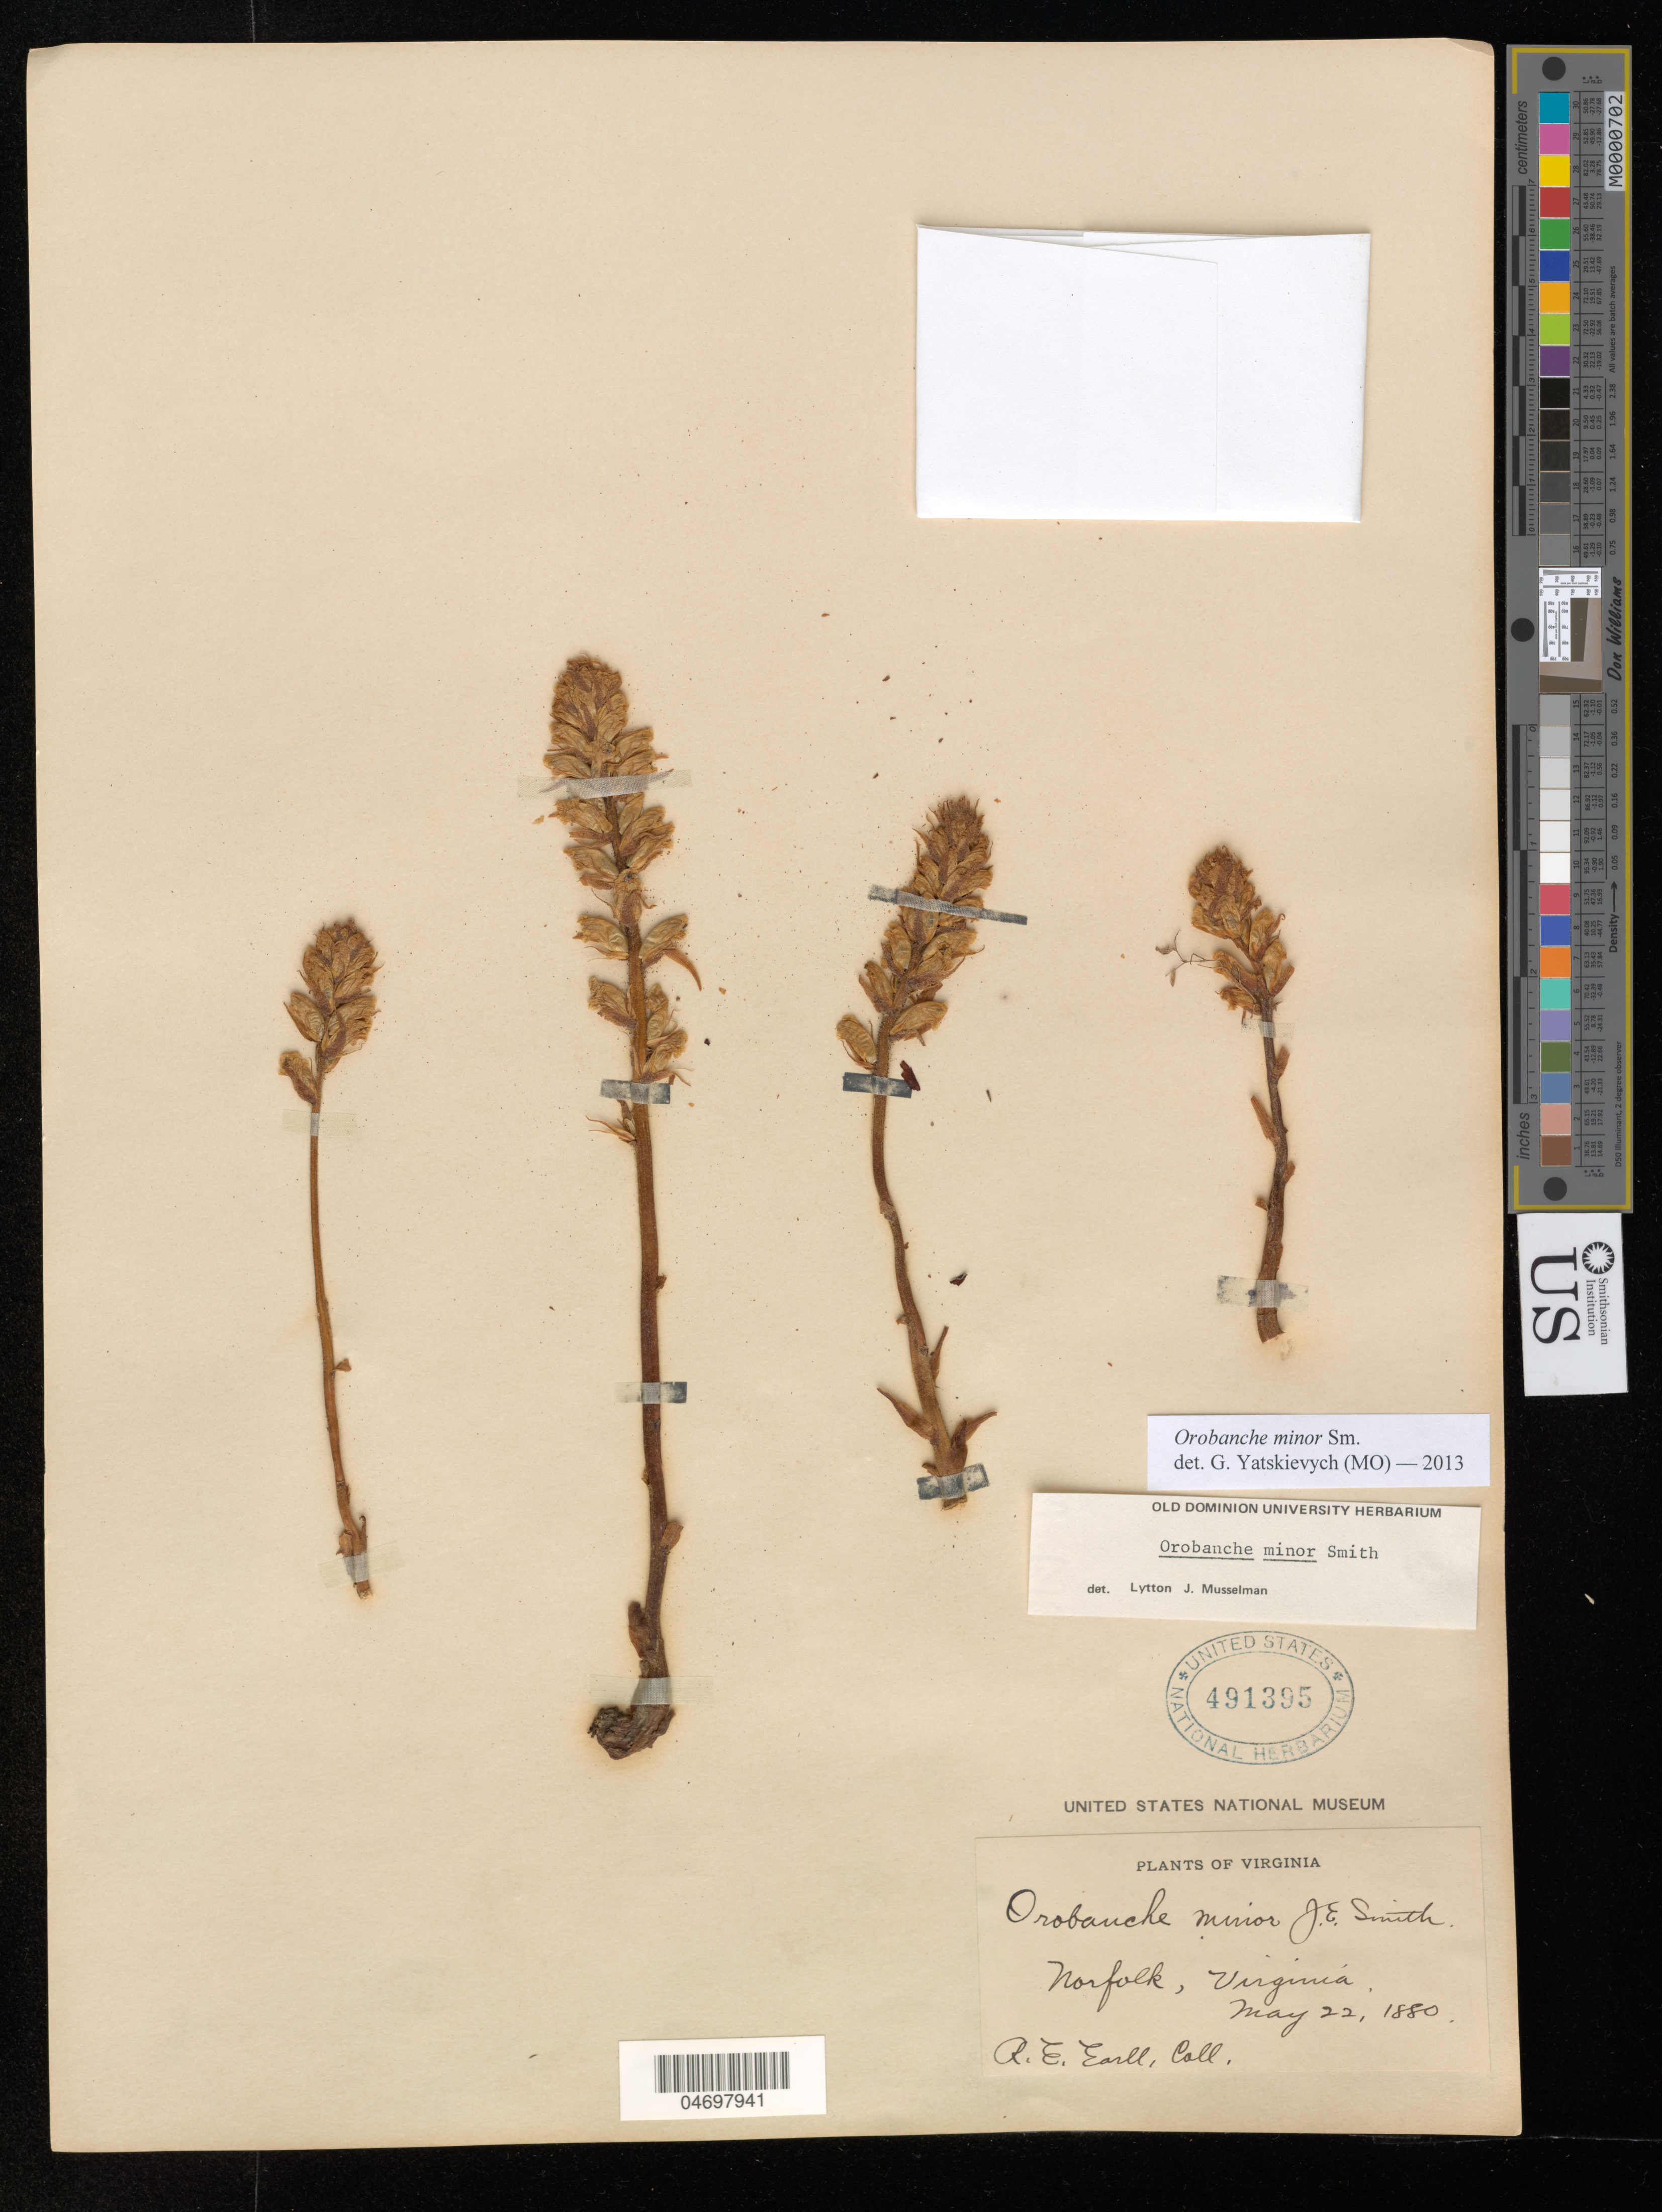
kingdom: Plantae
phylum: Tracheophyta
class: Magnoliopsida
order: Lamiales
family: Orobanchaceae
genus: Orobanche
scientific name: Orobanche minor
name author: Sm.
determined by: Yatskievych, G.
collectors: R. Earll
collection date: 1880-05-22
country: United States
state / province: Virginia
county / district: City of Norfolk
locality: Norfolk.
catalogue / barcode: US 491395